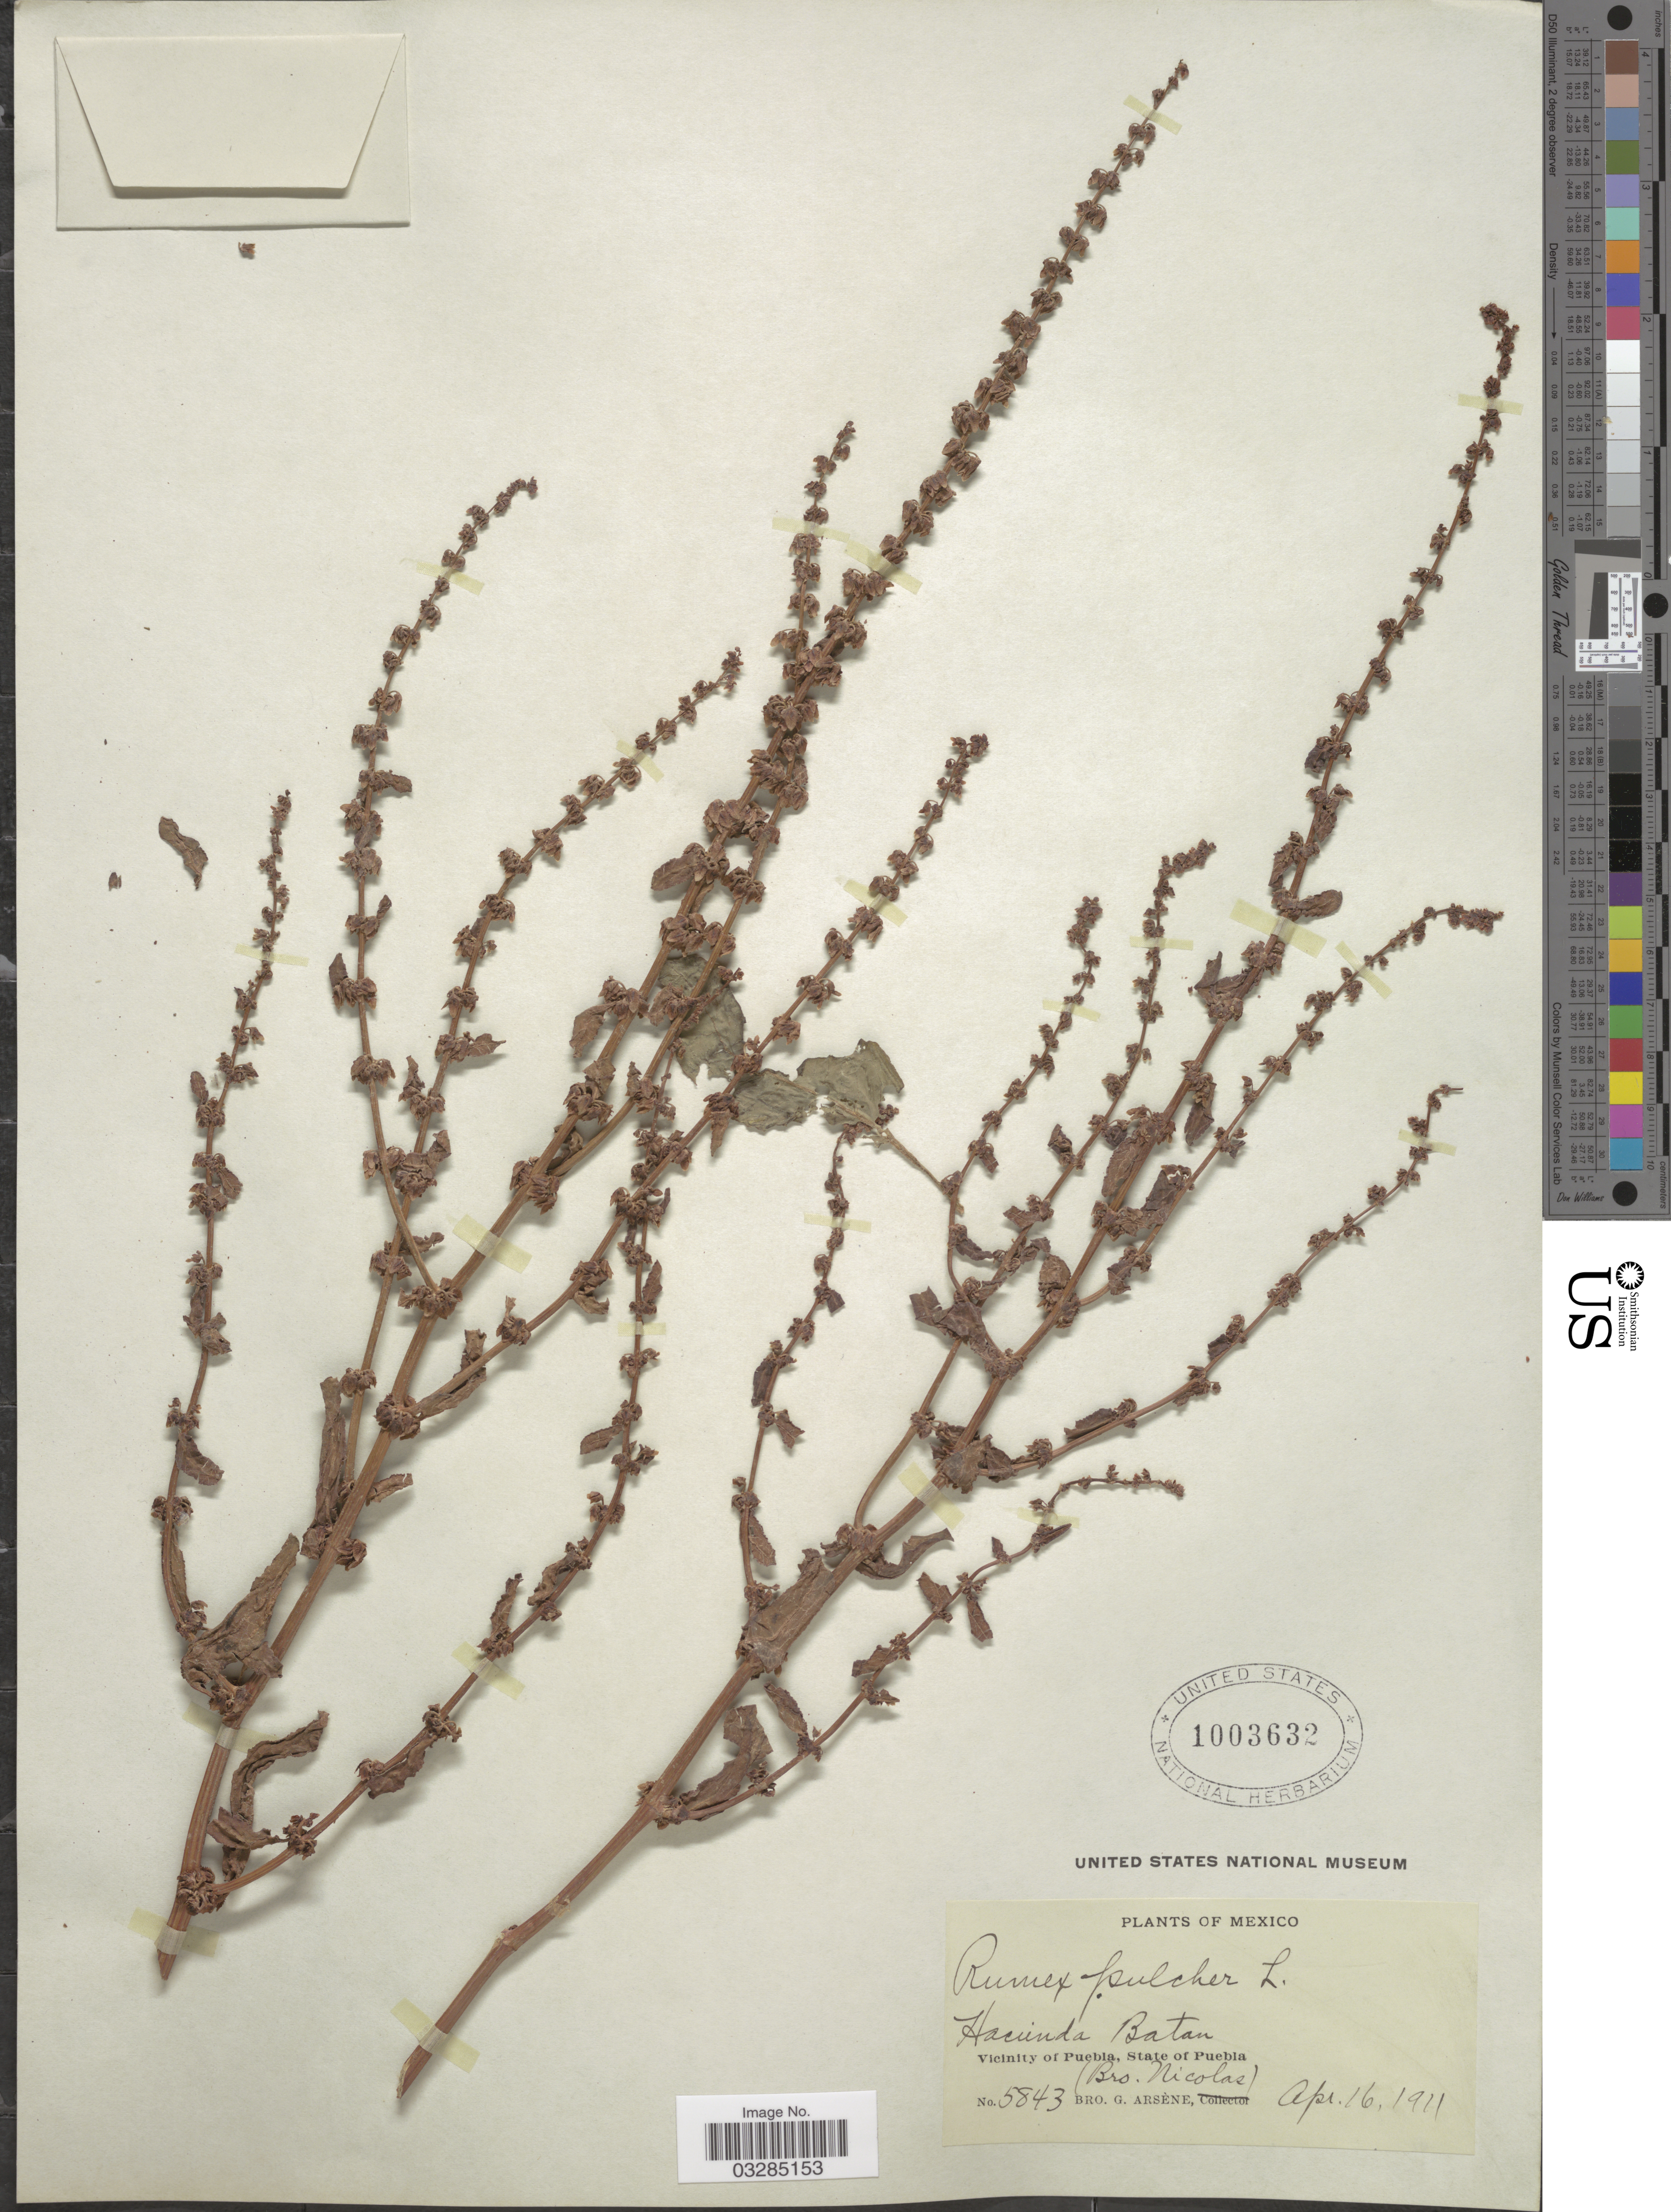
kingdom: Plantae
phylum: Tracheophyta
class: Magnoliopsida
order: Caryophyllales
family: Polygonaceae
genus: Rumex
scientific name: Rumex pulcher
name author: L.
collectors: Bro. G. Arsène & Bro. Nicolas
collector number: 5843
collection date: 1911-04-16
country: Mexico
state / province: Puebla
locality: Hacienda Batan. Vicinity of Puebla.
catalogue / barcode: US 1003632